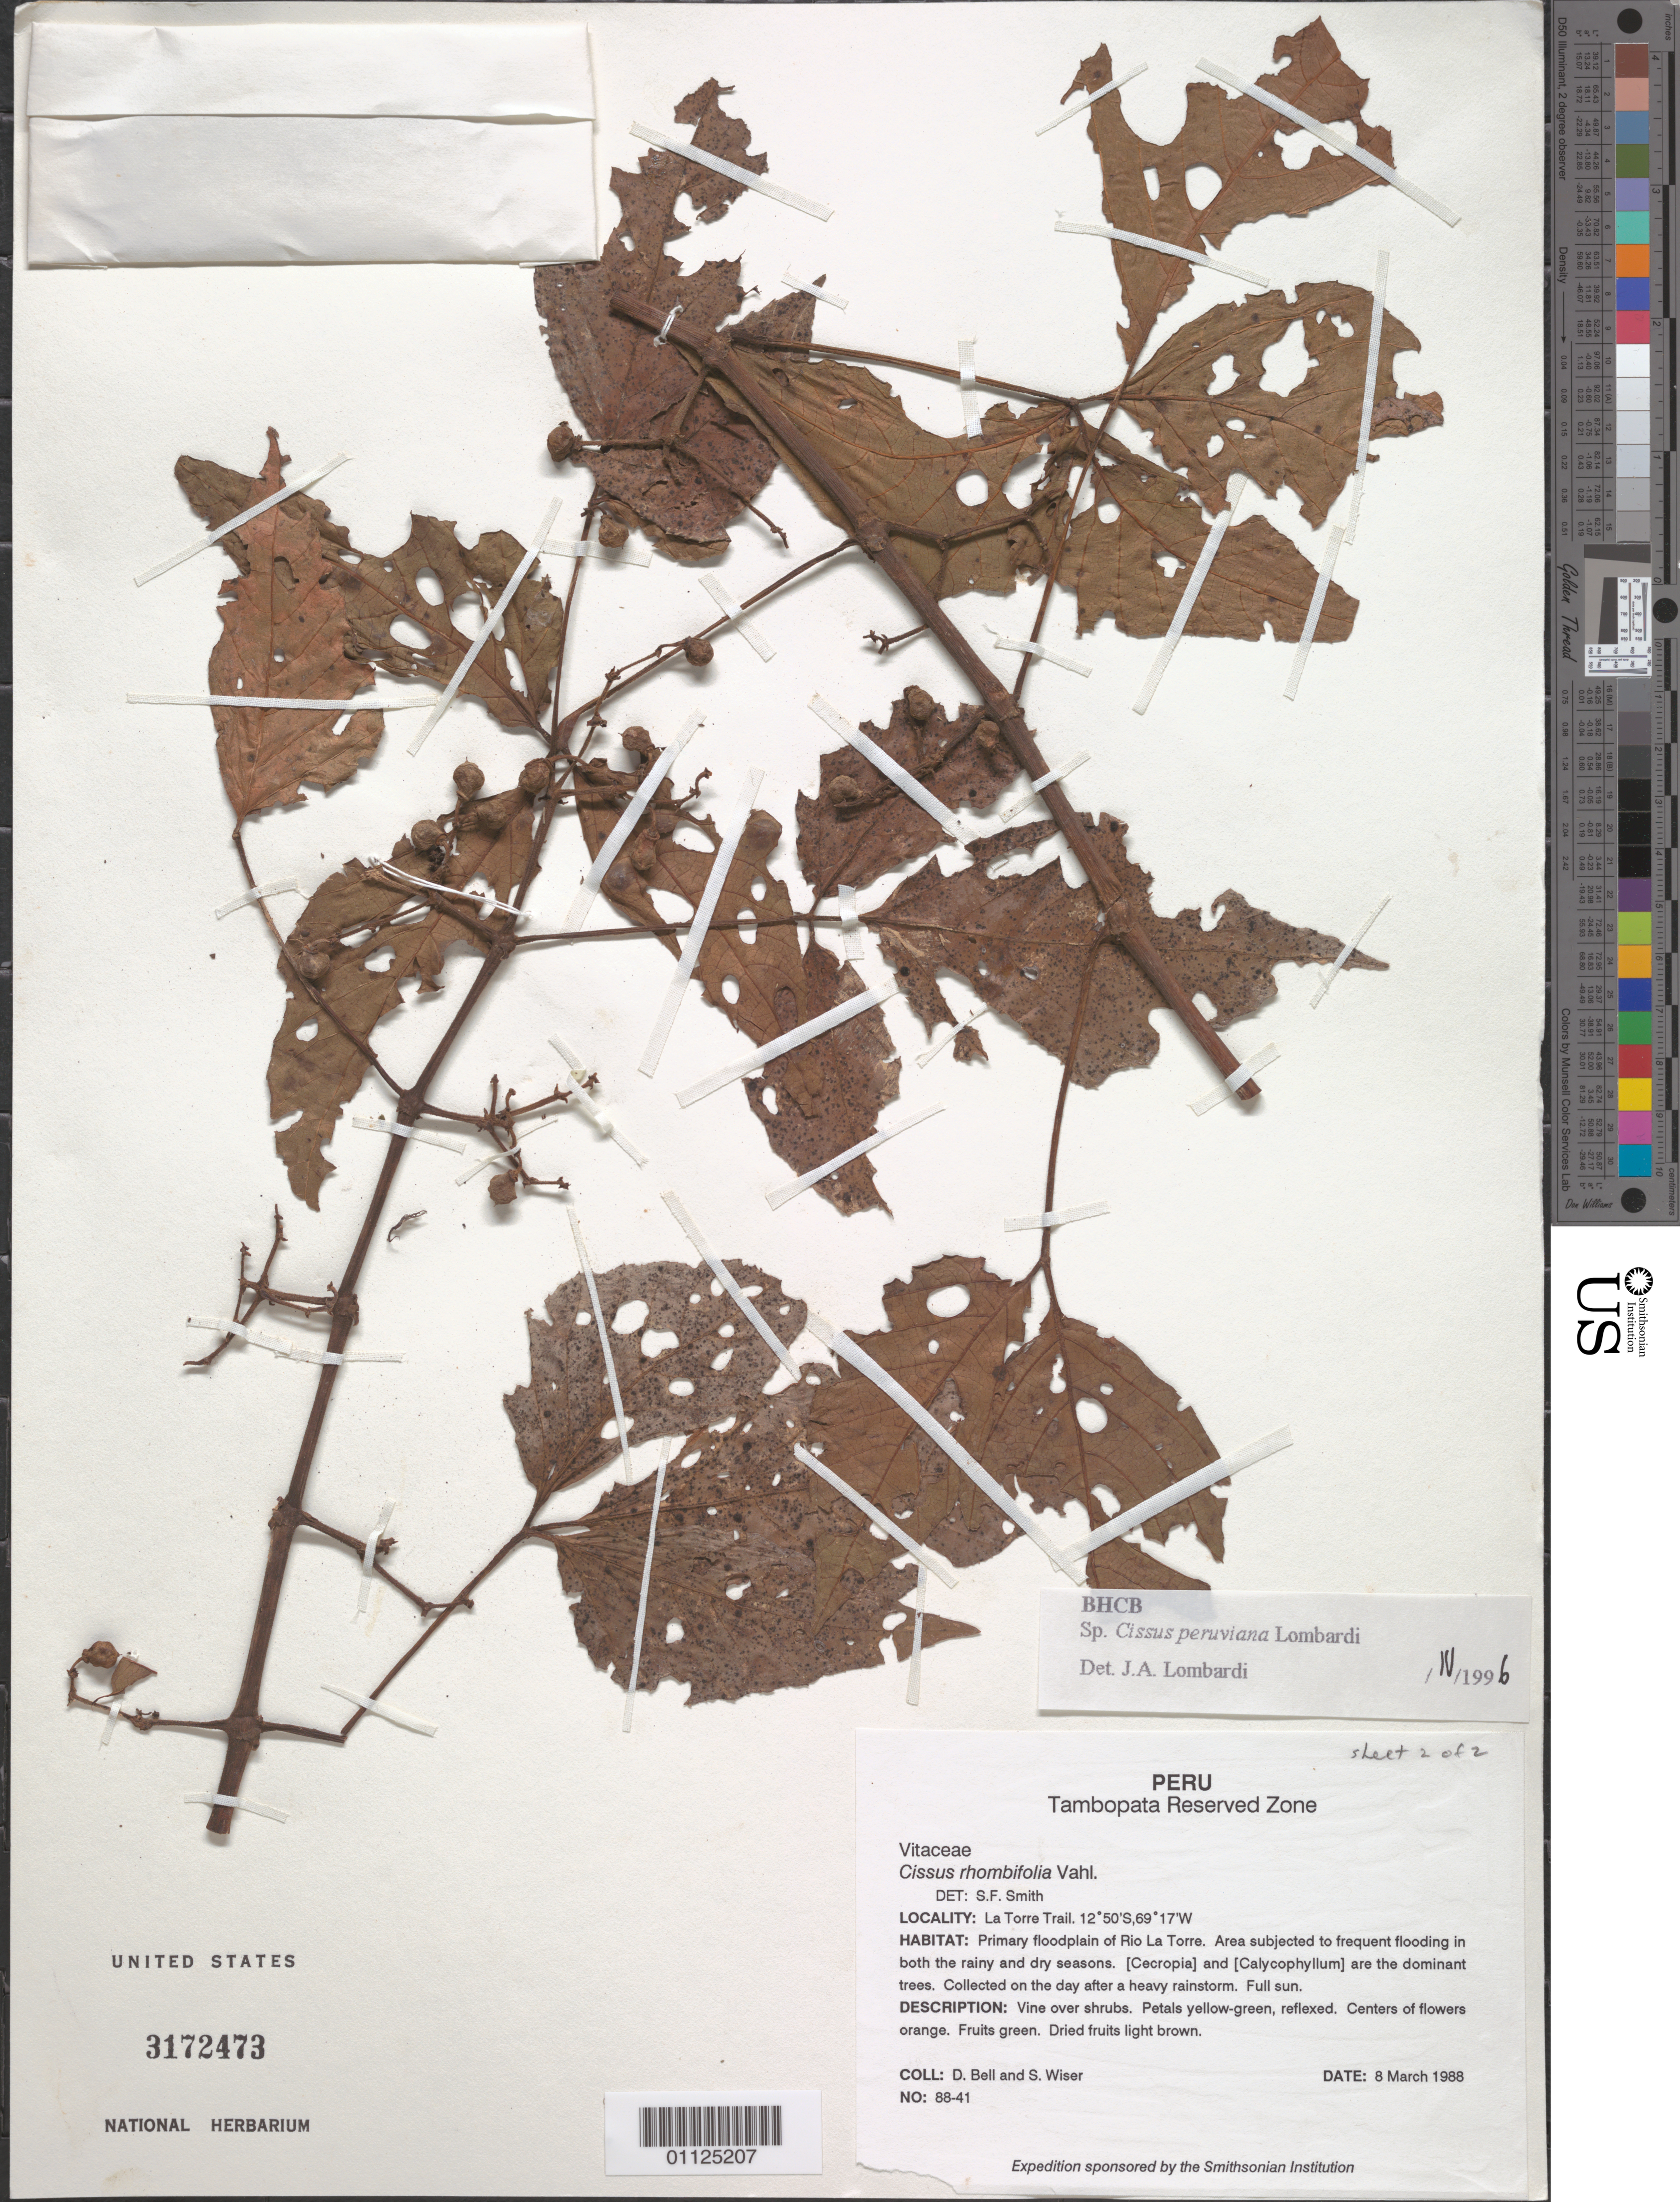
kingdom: Plantae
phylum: Tracheophyta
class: Magnoliopsida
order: Vitales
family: Vitaceae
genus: Cissus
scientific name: Cissus peruviana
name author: Lombardi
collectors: D. A. Bell & S. Wiser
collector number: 88 - 71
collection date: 1988-03-08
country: Peru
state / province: Madre de Dios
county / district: Tambopata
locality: La Torre Trail.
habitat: Vine over shrubs.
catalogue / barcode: US 3172473